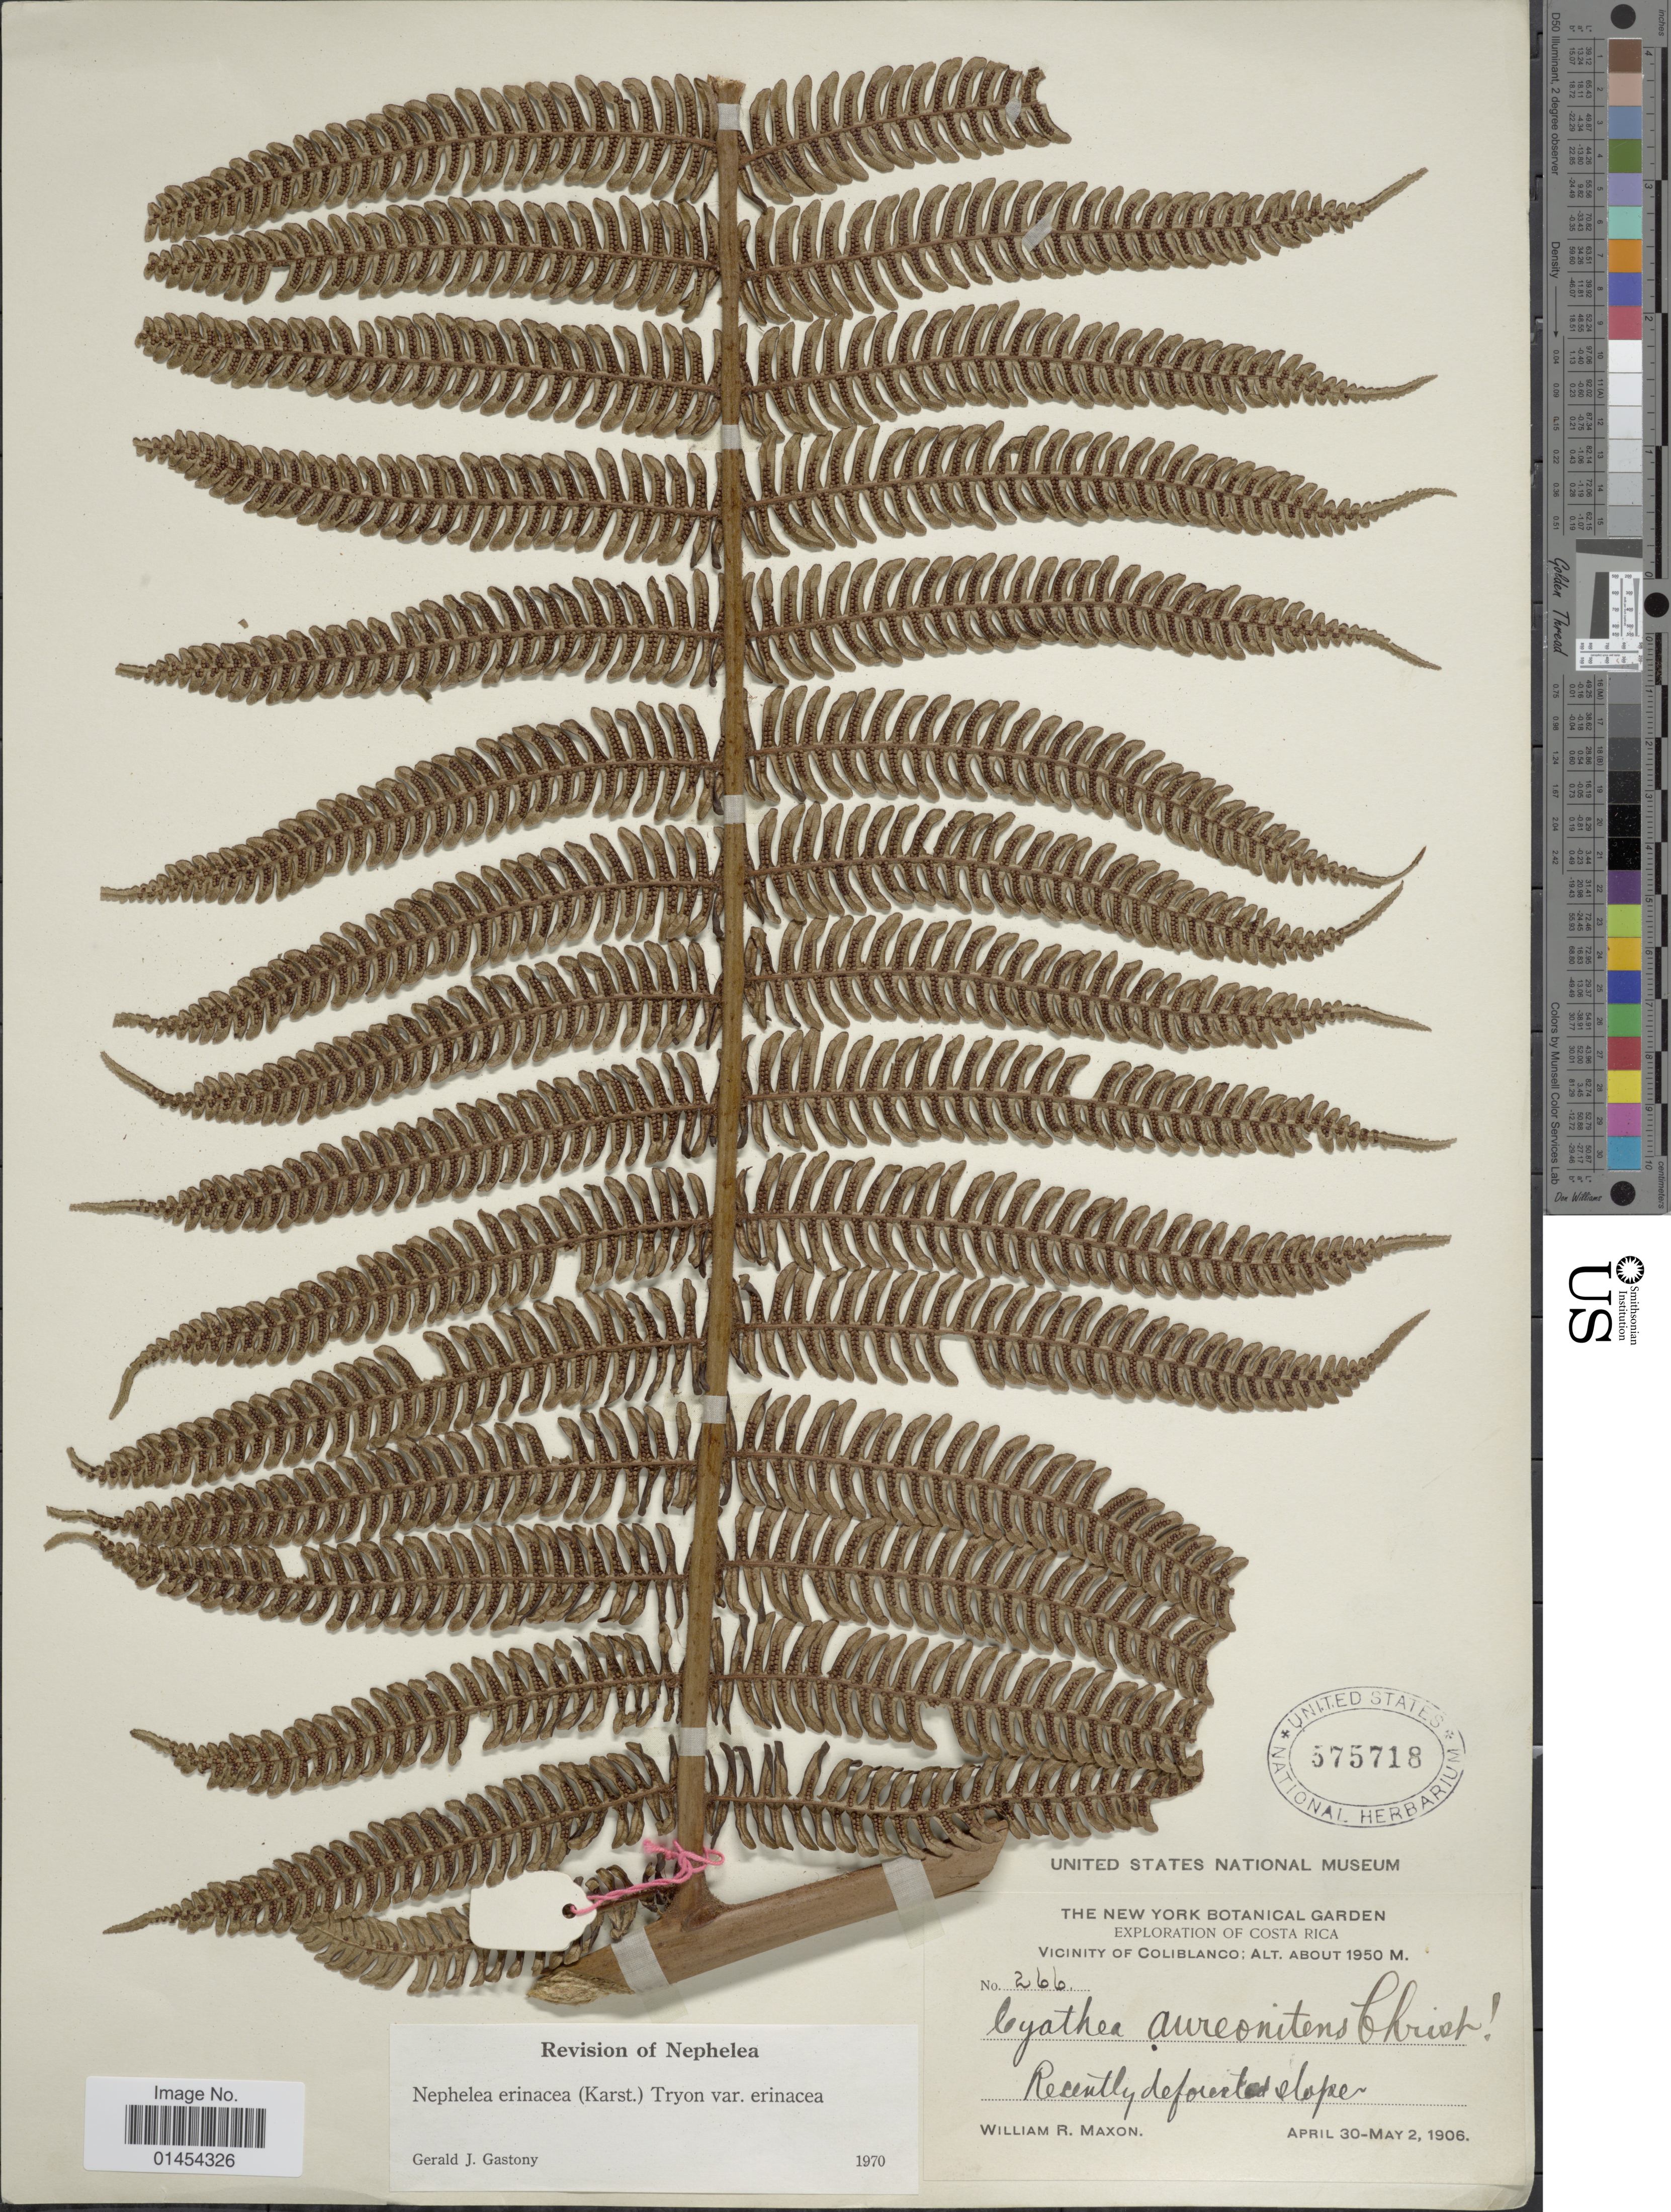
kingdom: Plantae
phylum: Tracheophyta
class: Polypodiopsida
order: Cyatheales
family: Cyatheaceae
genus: Alsophila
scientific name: Alsophila erinacea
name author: (H. Karst.) D.S. Conant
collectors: W. R. Maxon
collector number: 266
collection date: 1906-04-30/1906-05-02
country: Costa Rica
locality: Vicinity of Coliblanco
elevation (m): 1950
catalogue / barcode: US 575718